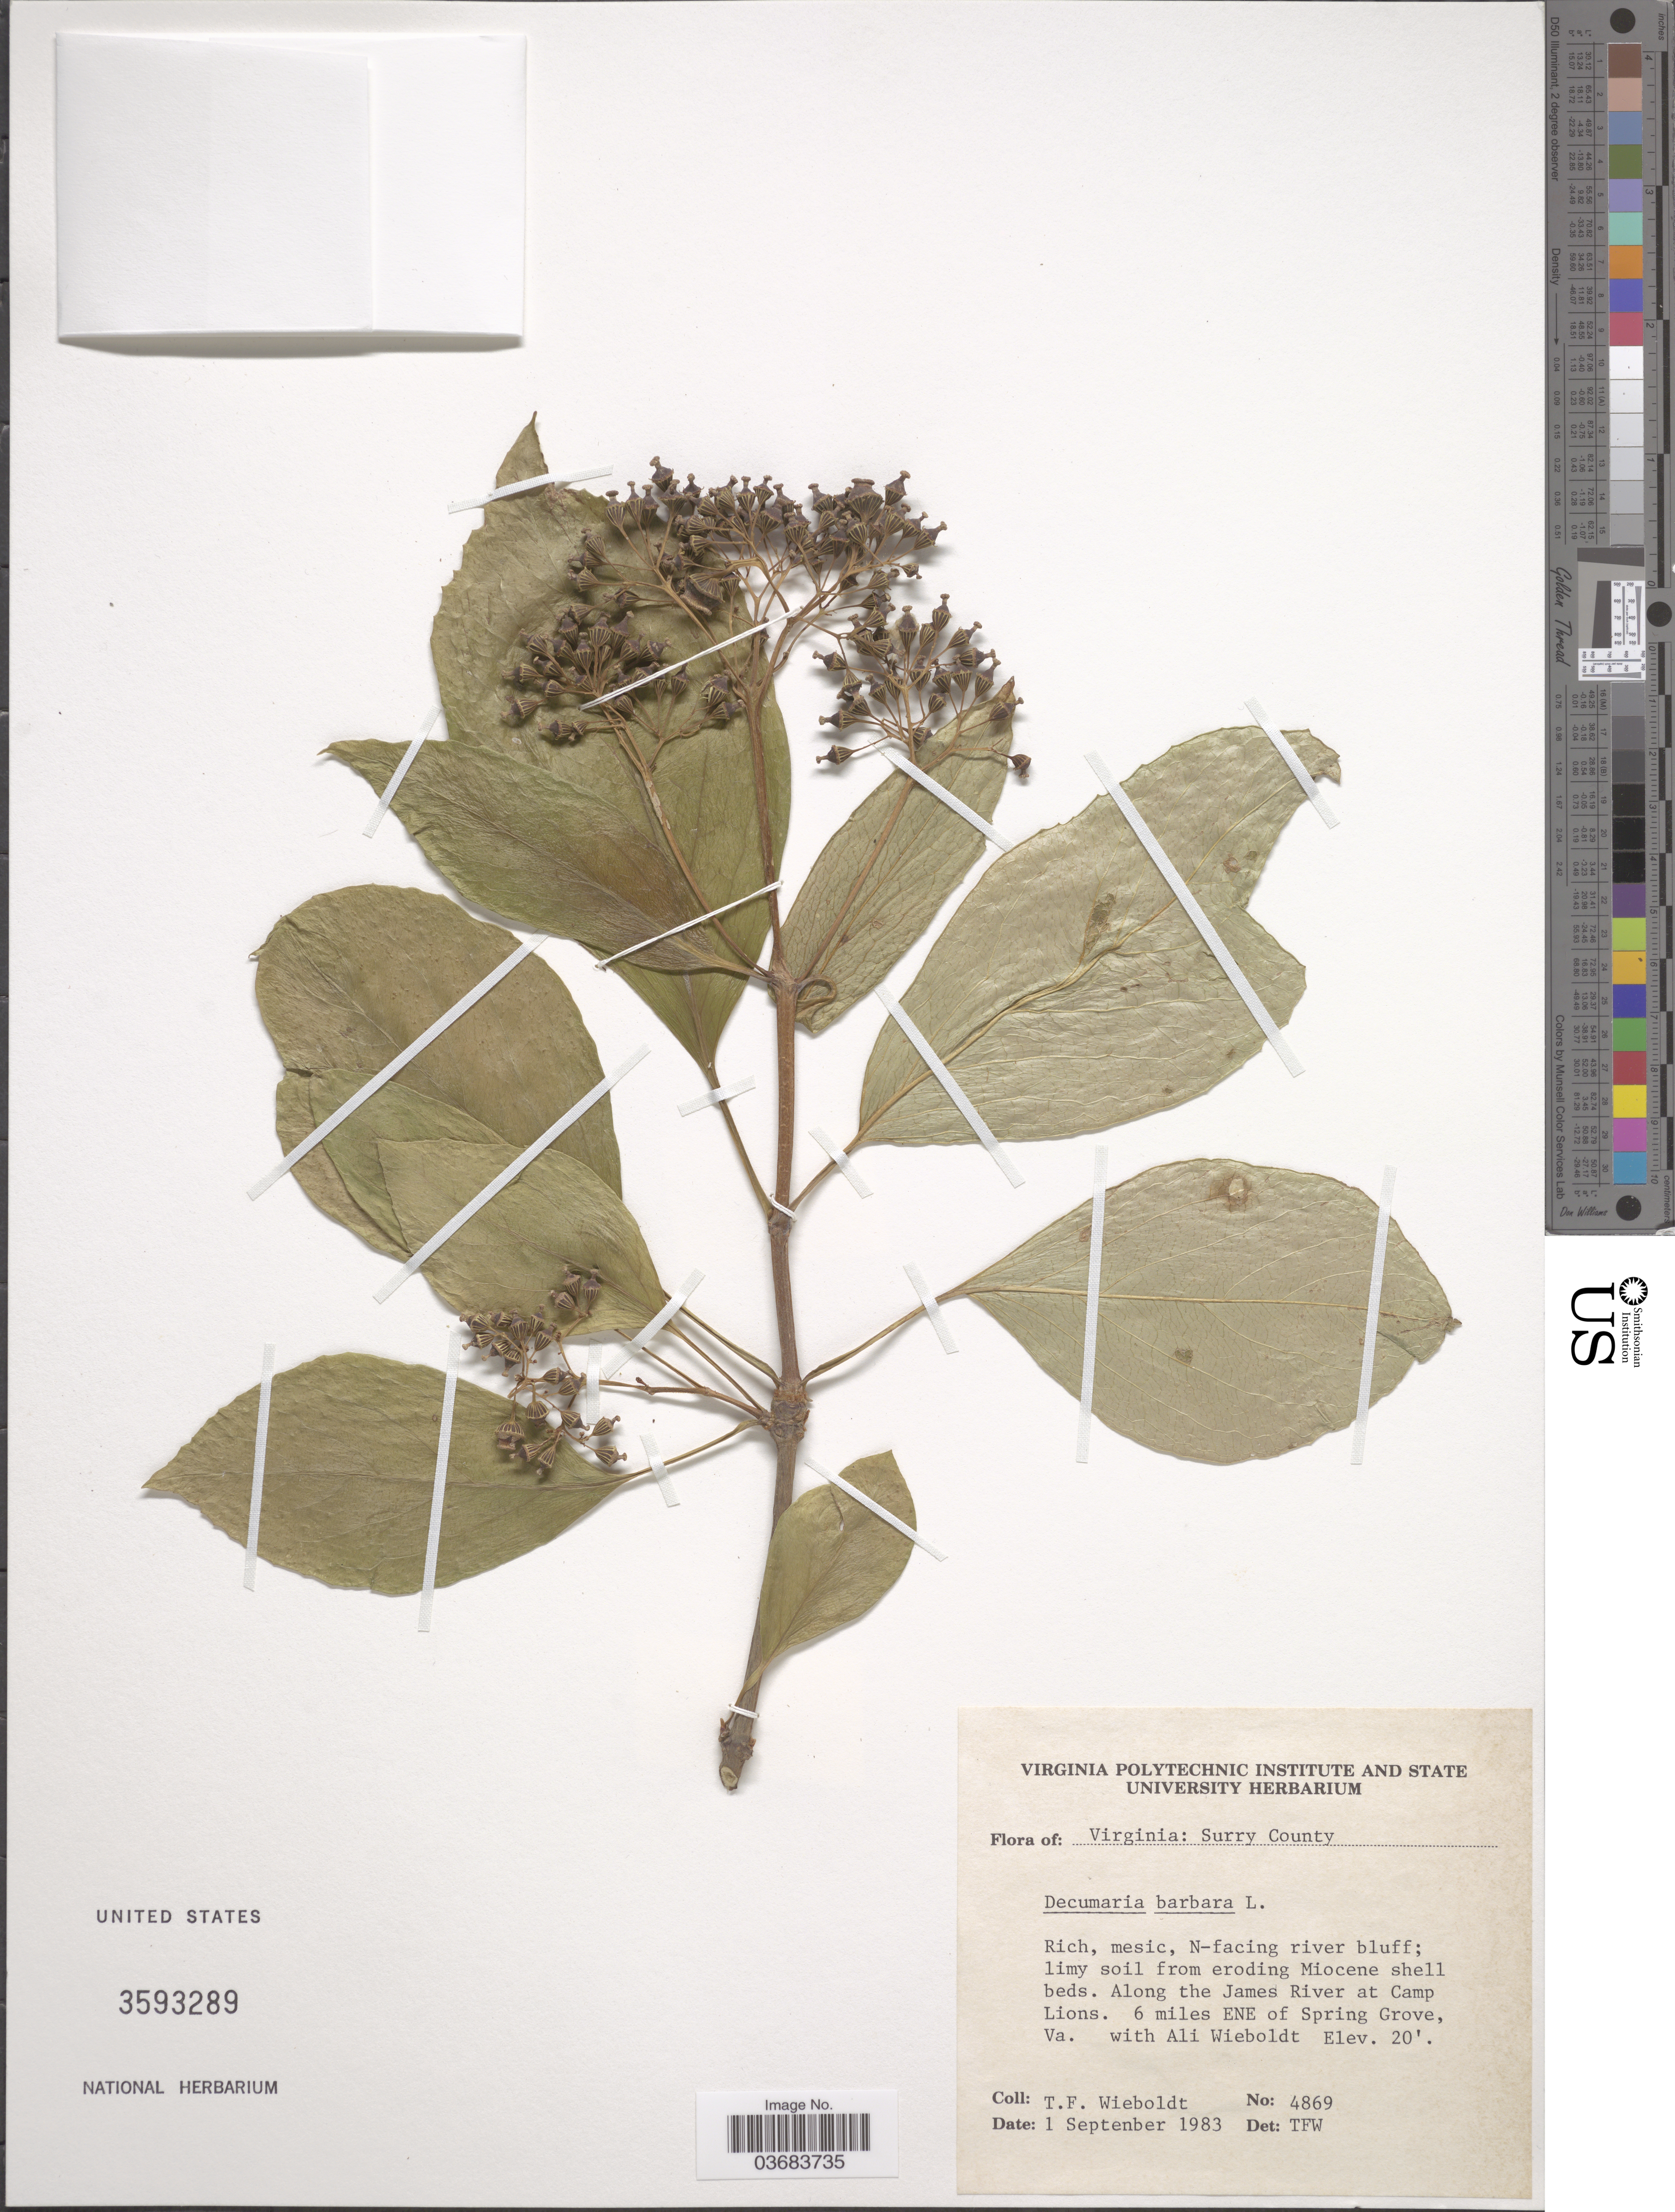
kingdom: Plantae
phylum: Tracheophyta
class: Magnoliopsida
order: Cornales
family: Hydrangeaceae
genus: Decumaria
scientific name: Decumaria barbara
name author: L.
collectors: T. Wieboldt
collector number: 4869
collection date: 1983-09-01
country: United States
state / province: Virginia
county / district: Surry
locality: Surry County. Along the James River at Camp Lions. 6 miles ENE of Spring Grove.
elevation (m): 6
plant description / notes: Fruit temporarily sampled for micro-CT scanning.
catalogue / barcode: US 3593289